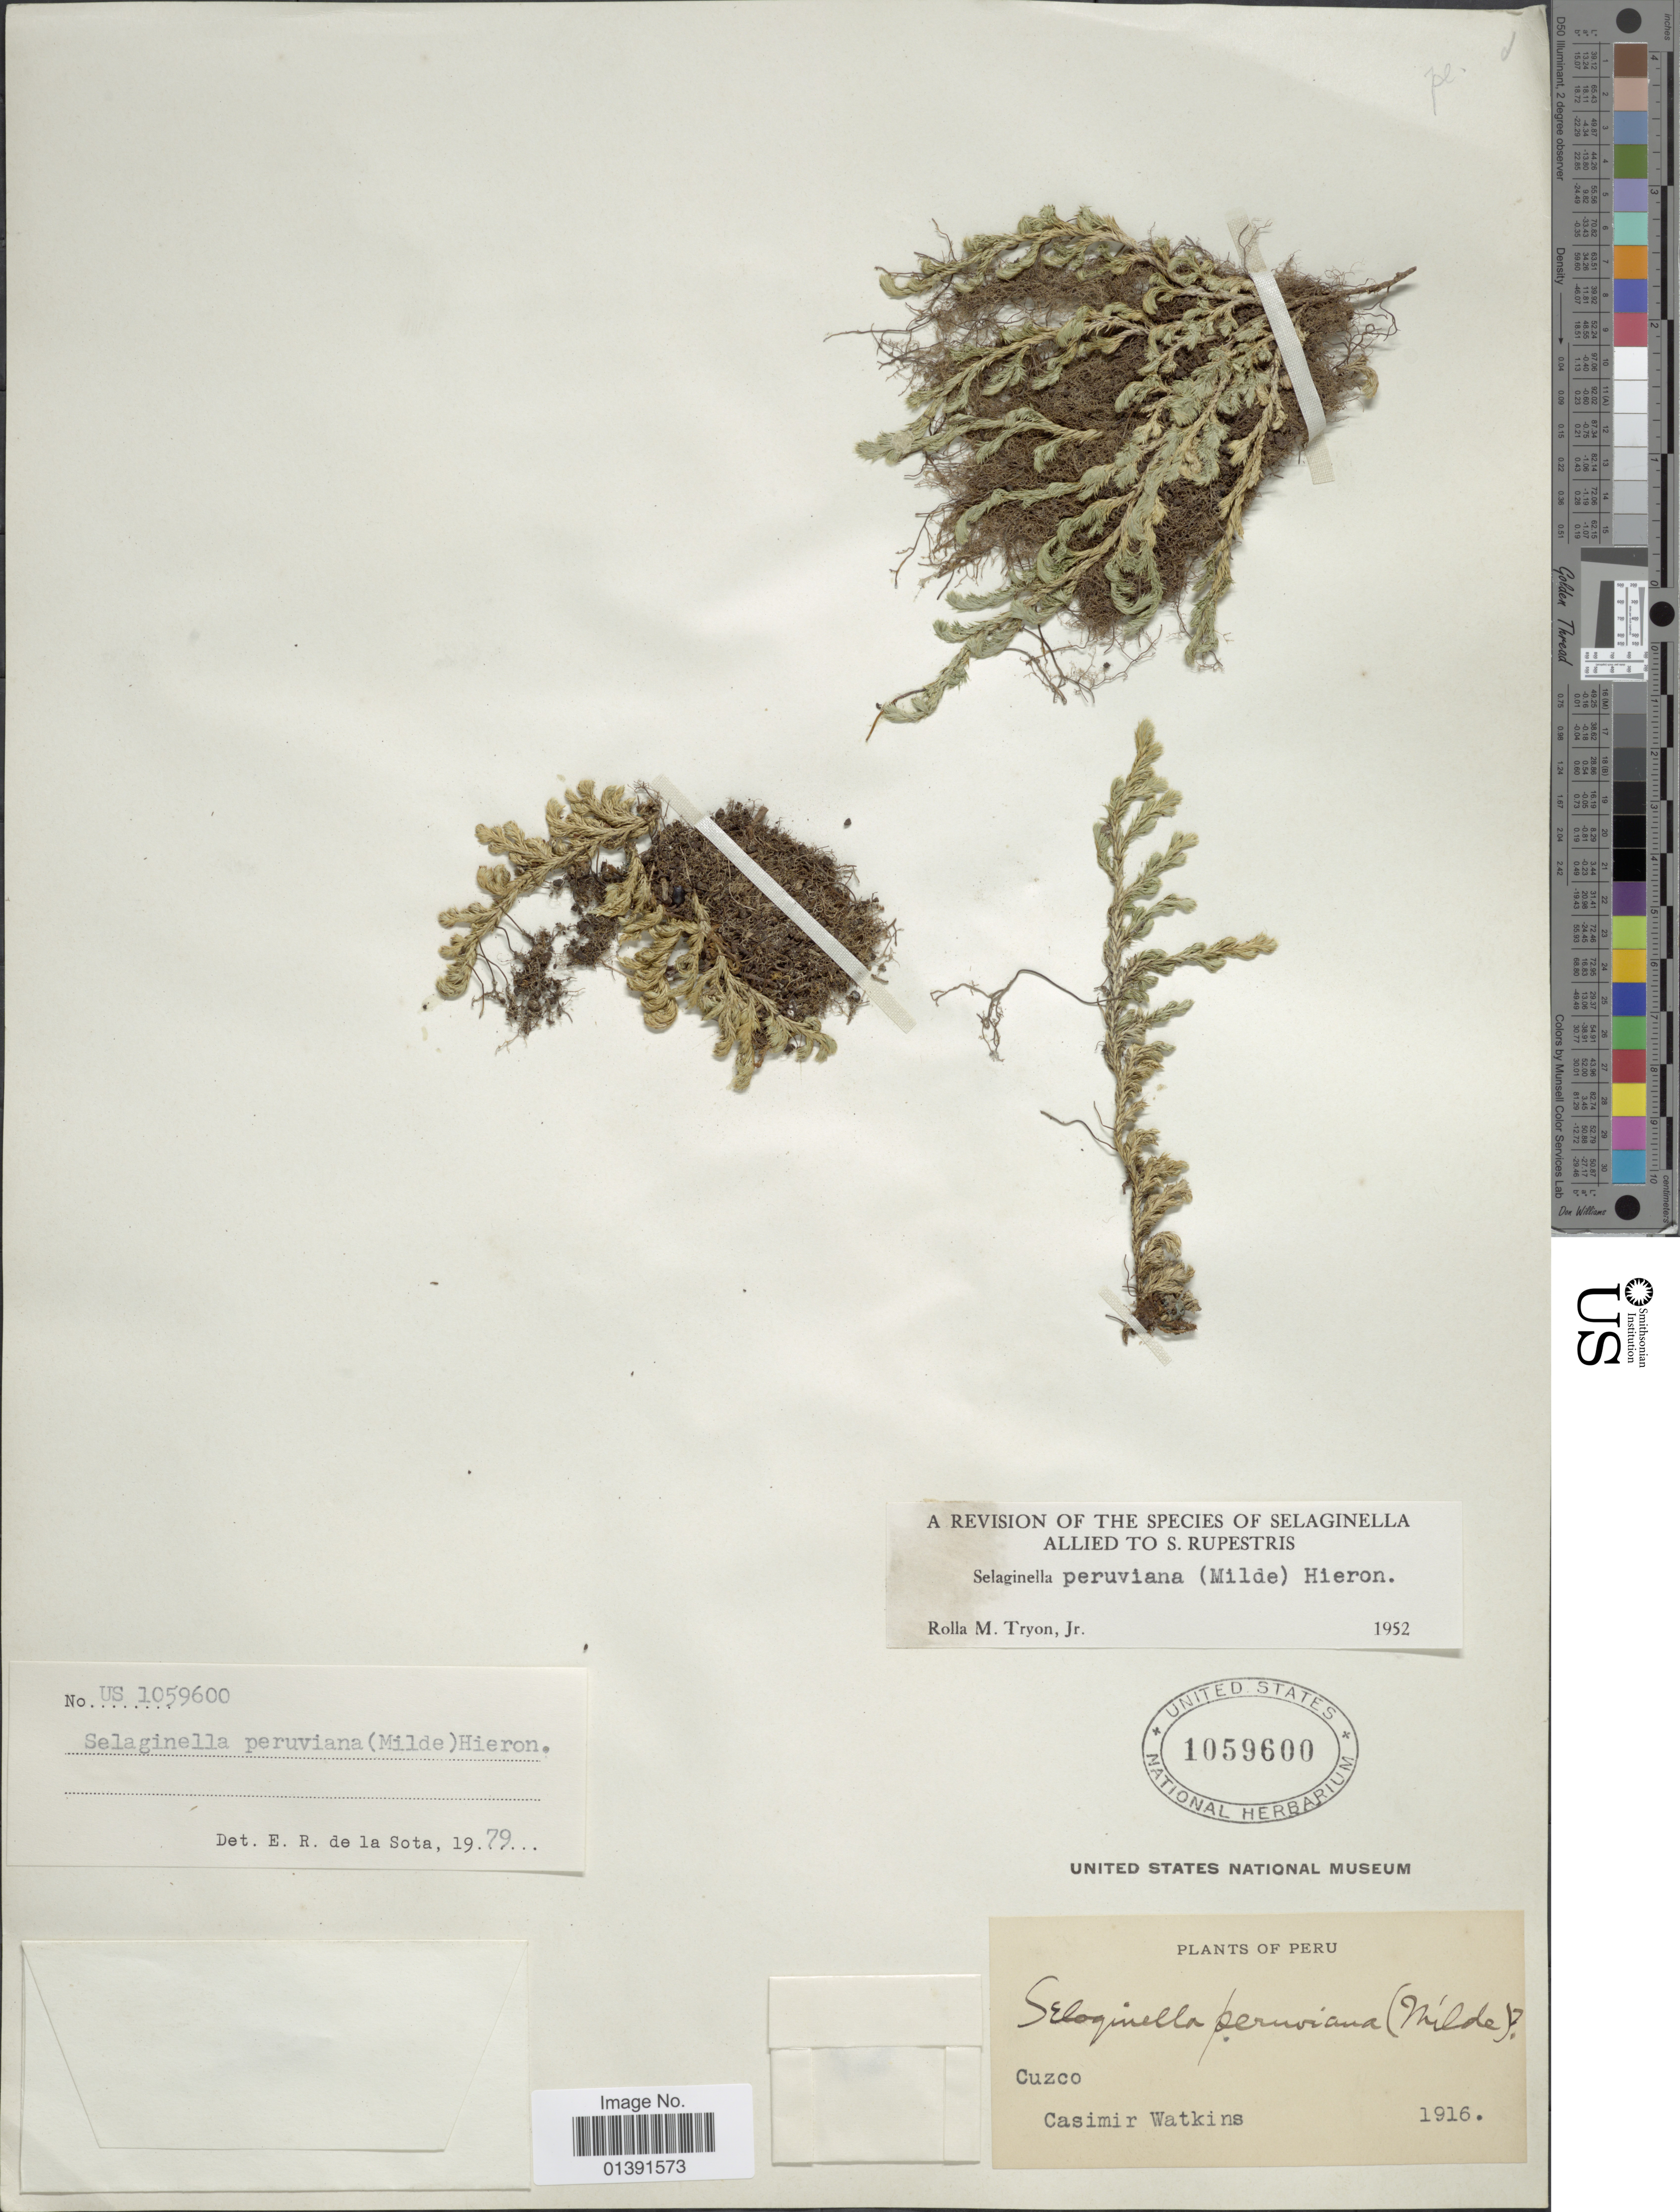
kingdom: Plantae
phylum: Tracheophyta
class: Lycopodiopsida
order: Selaginellales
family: Selaginellaceae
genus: Selaginella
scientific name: Selaginella peruviana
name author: (Milde) Hieron.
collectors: C. Watkins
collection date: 1916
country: Peru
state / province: Cusco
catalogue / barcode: US 1059600